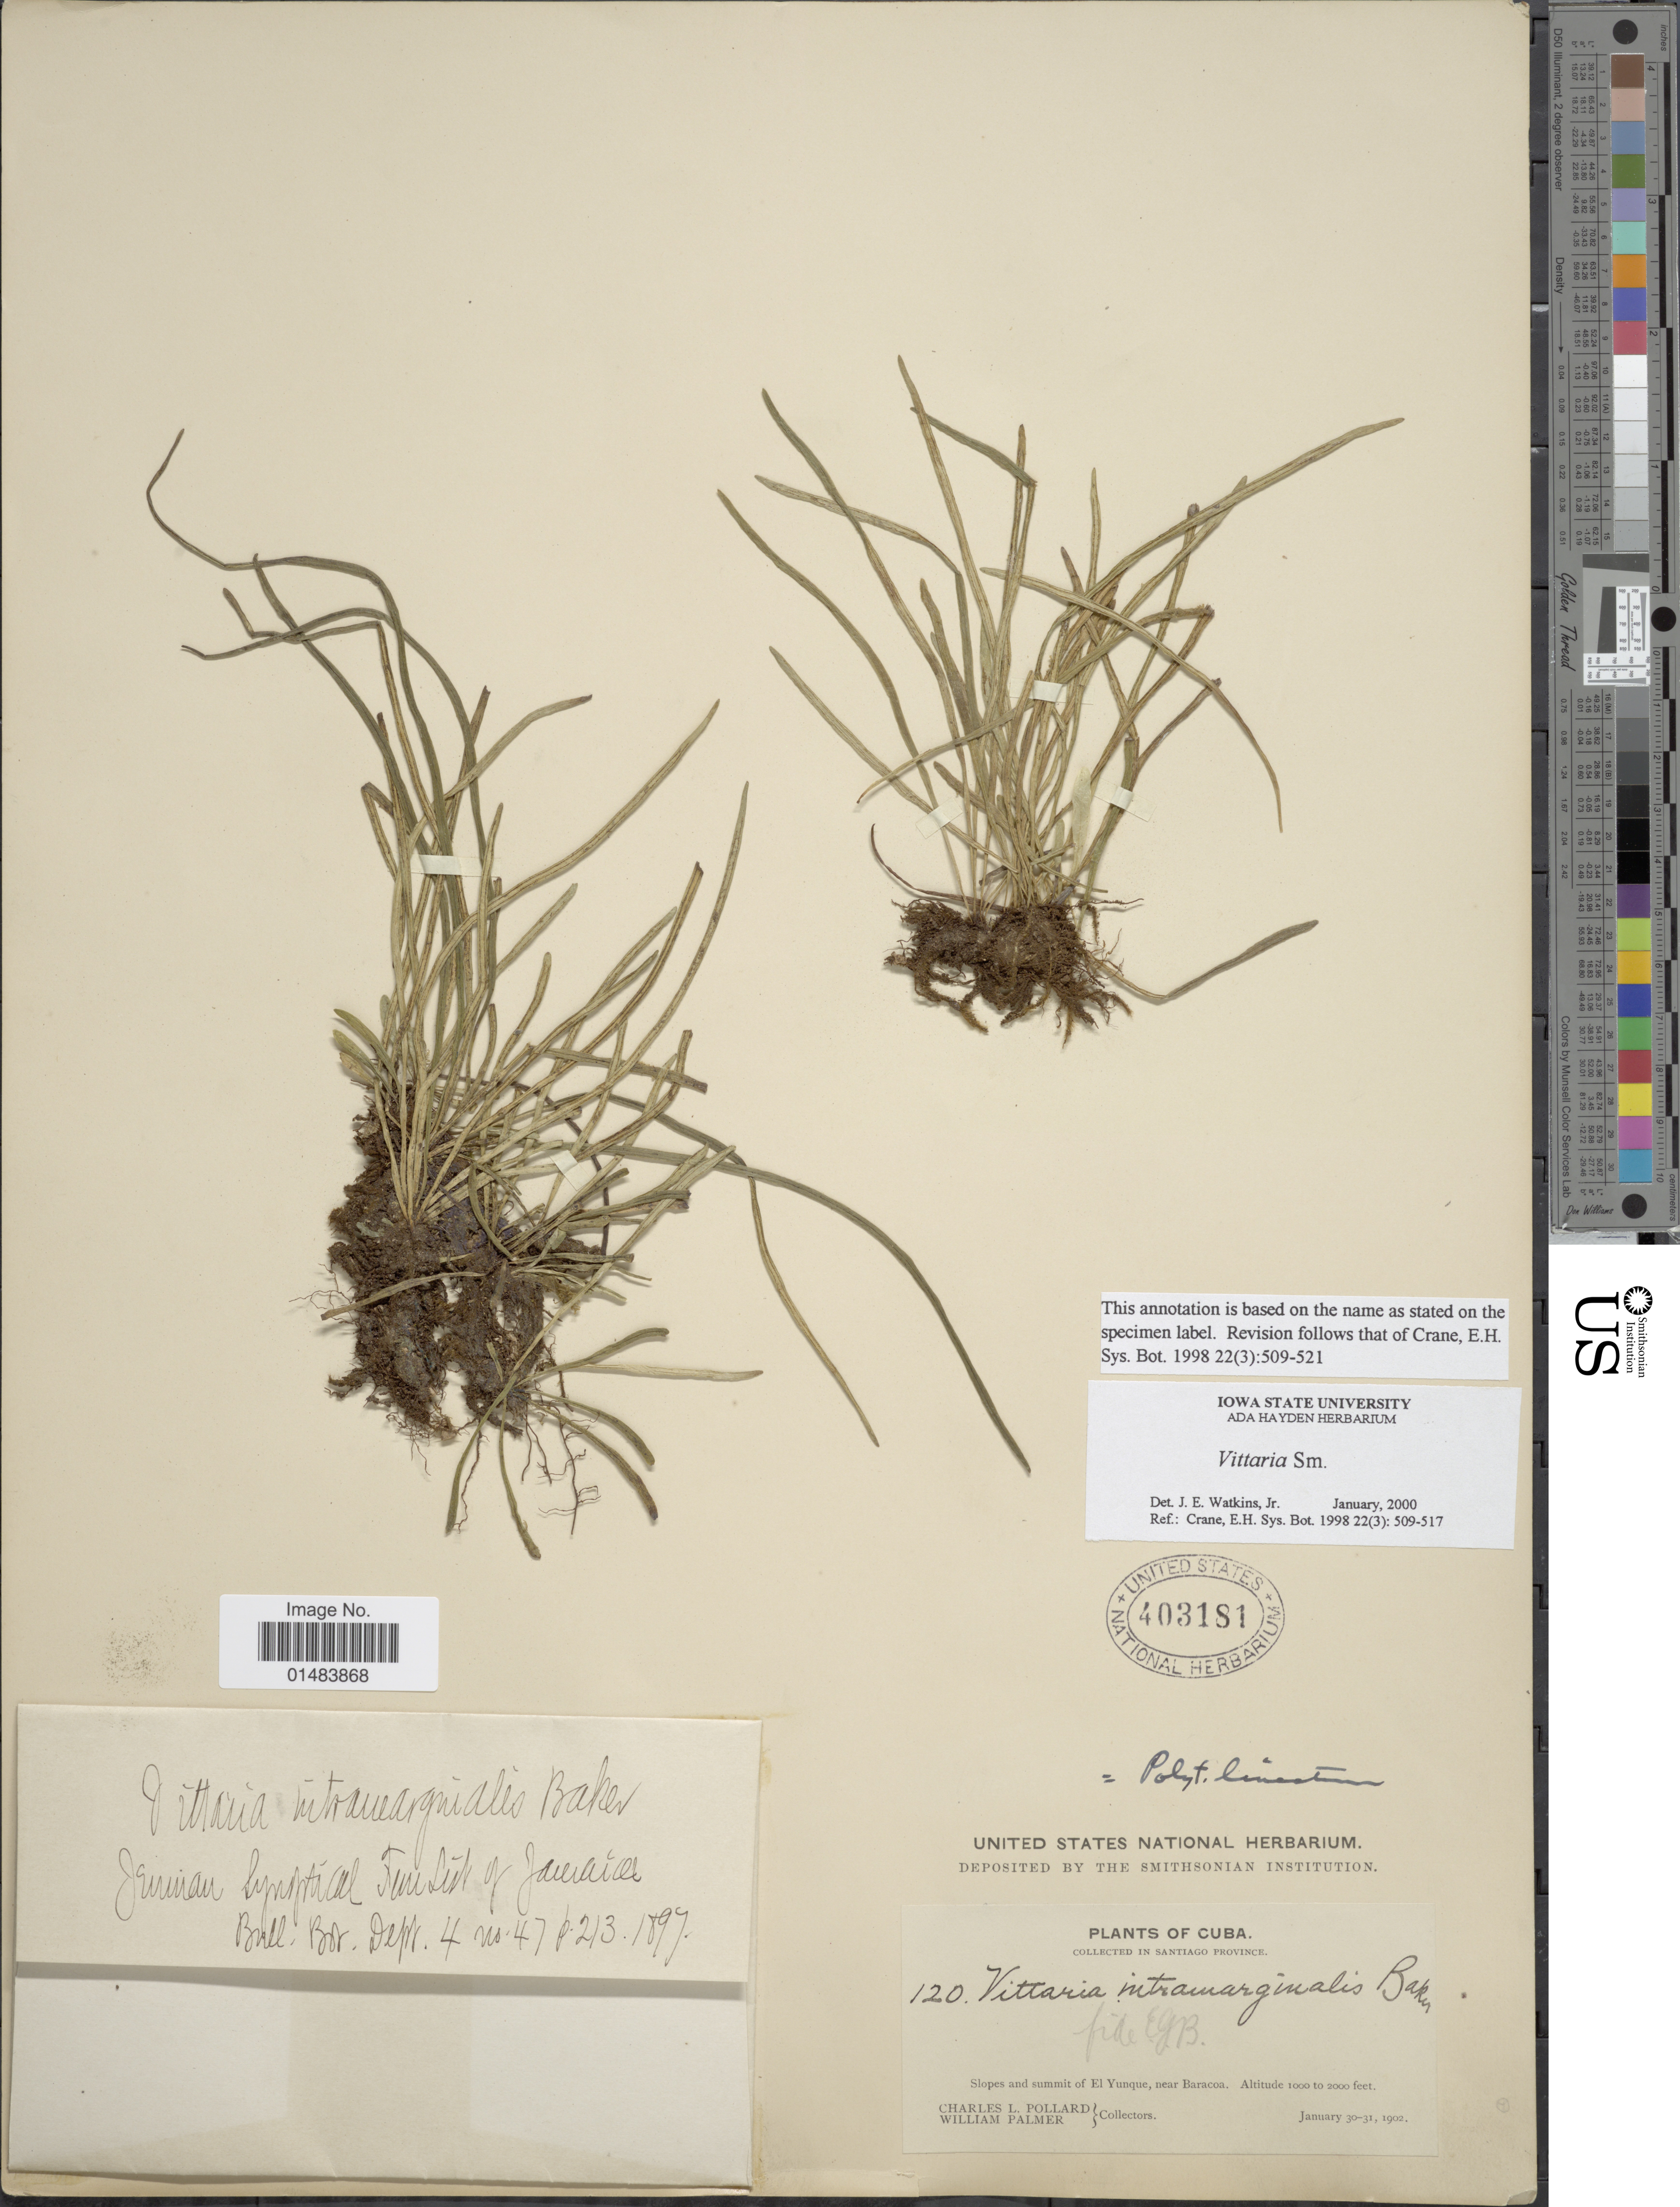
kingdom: Plantae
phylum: Tracheophyta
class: Polypodiopsida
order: Polypodiales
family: Pteridaceae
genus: Vittaria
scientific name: Vittaria lineata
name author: (L.) Sm.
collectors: C. L. Pollard & W. Palmer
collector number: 120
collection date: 1902-01-30/1902-01-31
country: Cuba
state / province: Santiago de Cuba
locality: Plants of Cuba, Slopes and summit of El Yunque, near Baracoa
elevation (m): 305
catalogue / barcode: US 403181